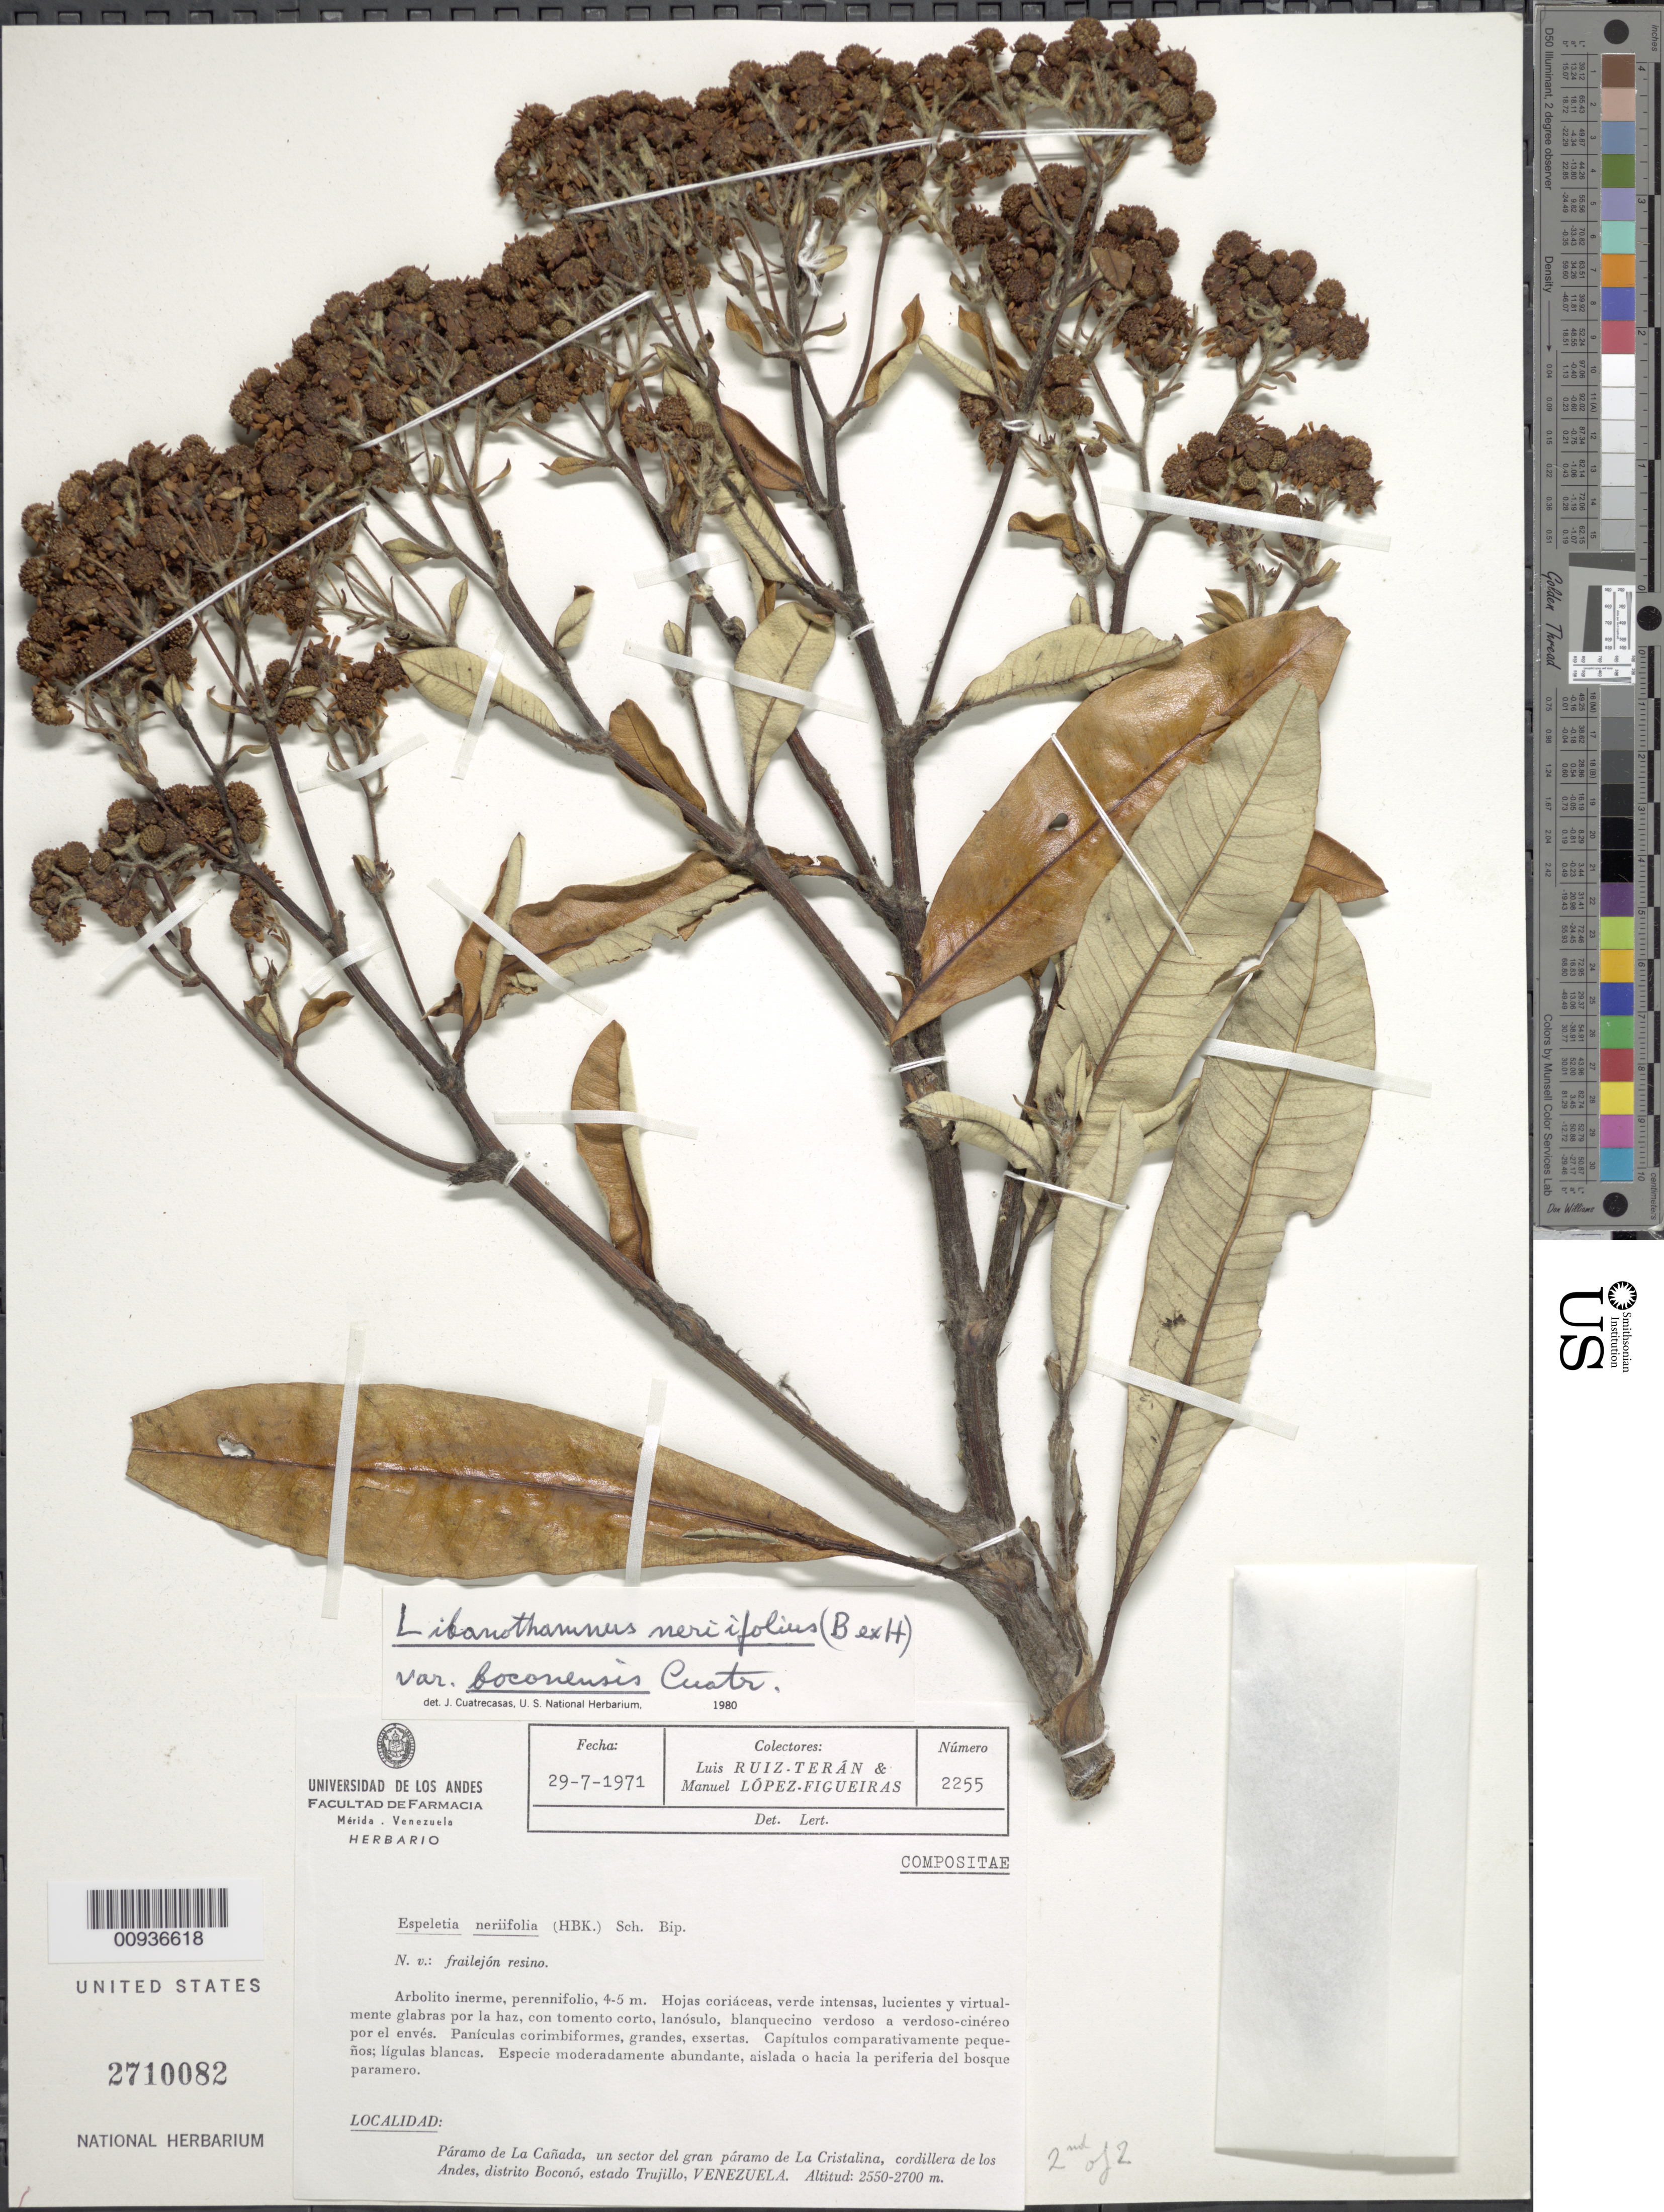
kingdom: Plantae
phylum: Tracheophyta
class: Magnoliopsida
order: Asterales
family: Asteraceae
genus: Libanothamnus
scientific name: Libanothamnus neriifolius var. boconensis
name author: Cuatrec.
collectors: L. Teran & M. López Figueiras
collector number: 2255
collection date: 1971-07-29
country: Venezuela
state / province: Trujillo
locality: Paramo de La Canada, un sector del gran paramo de La Cristalina, cordillera de los Andes, Distrito Bocono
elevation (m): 2550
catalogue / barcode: US 2710082